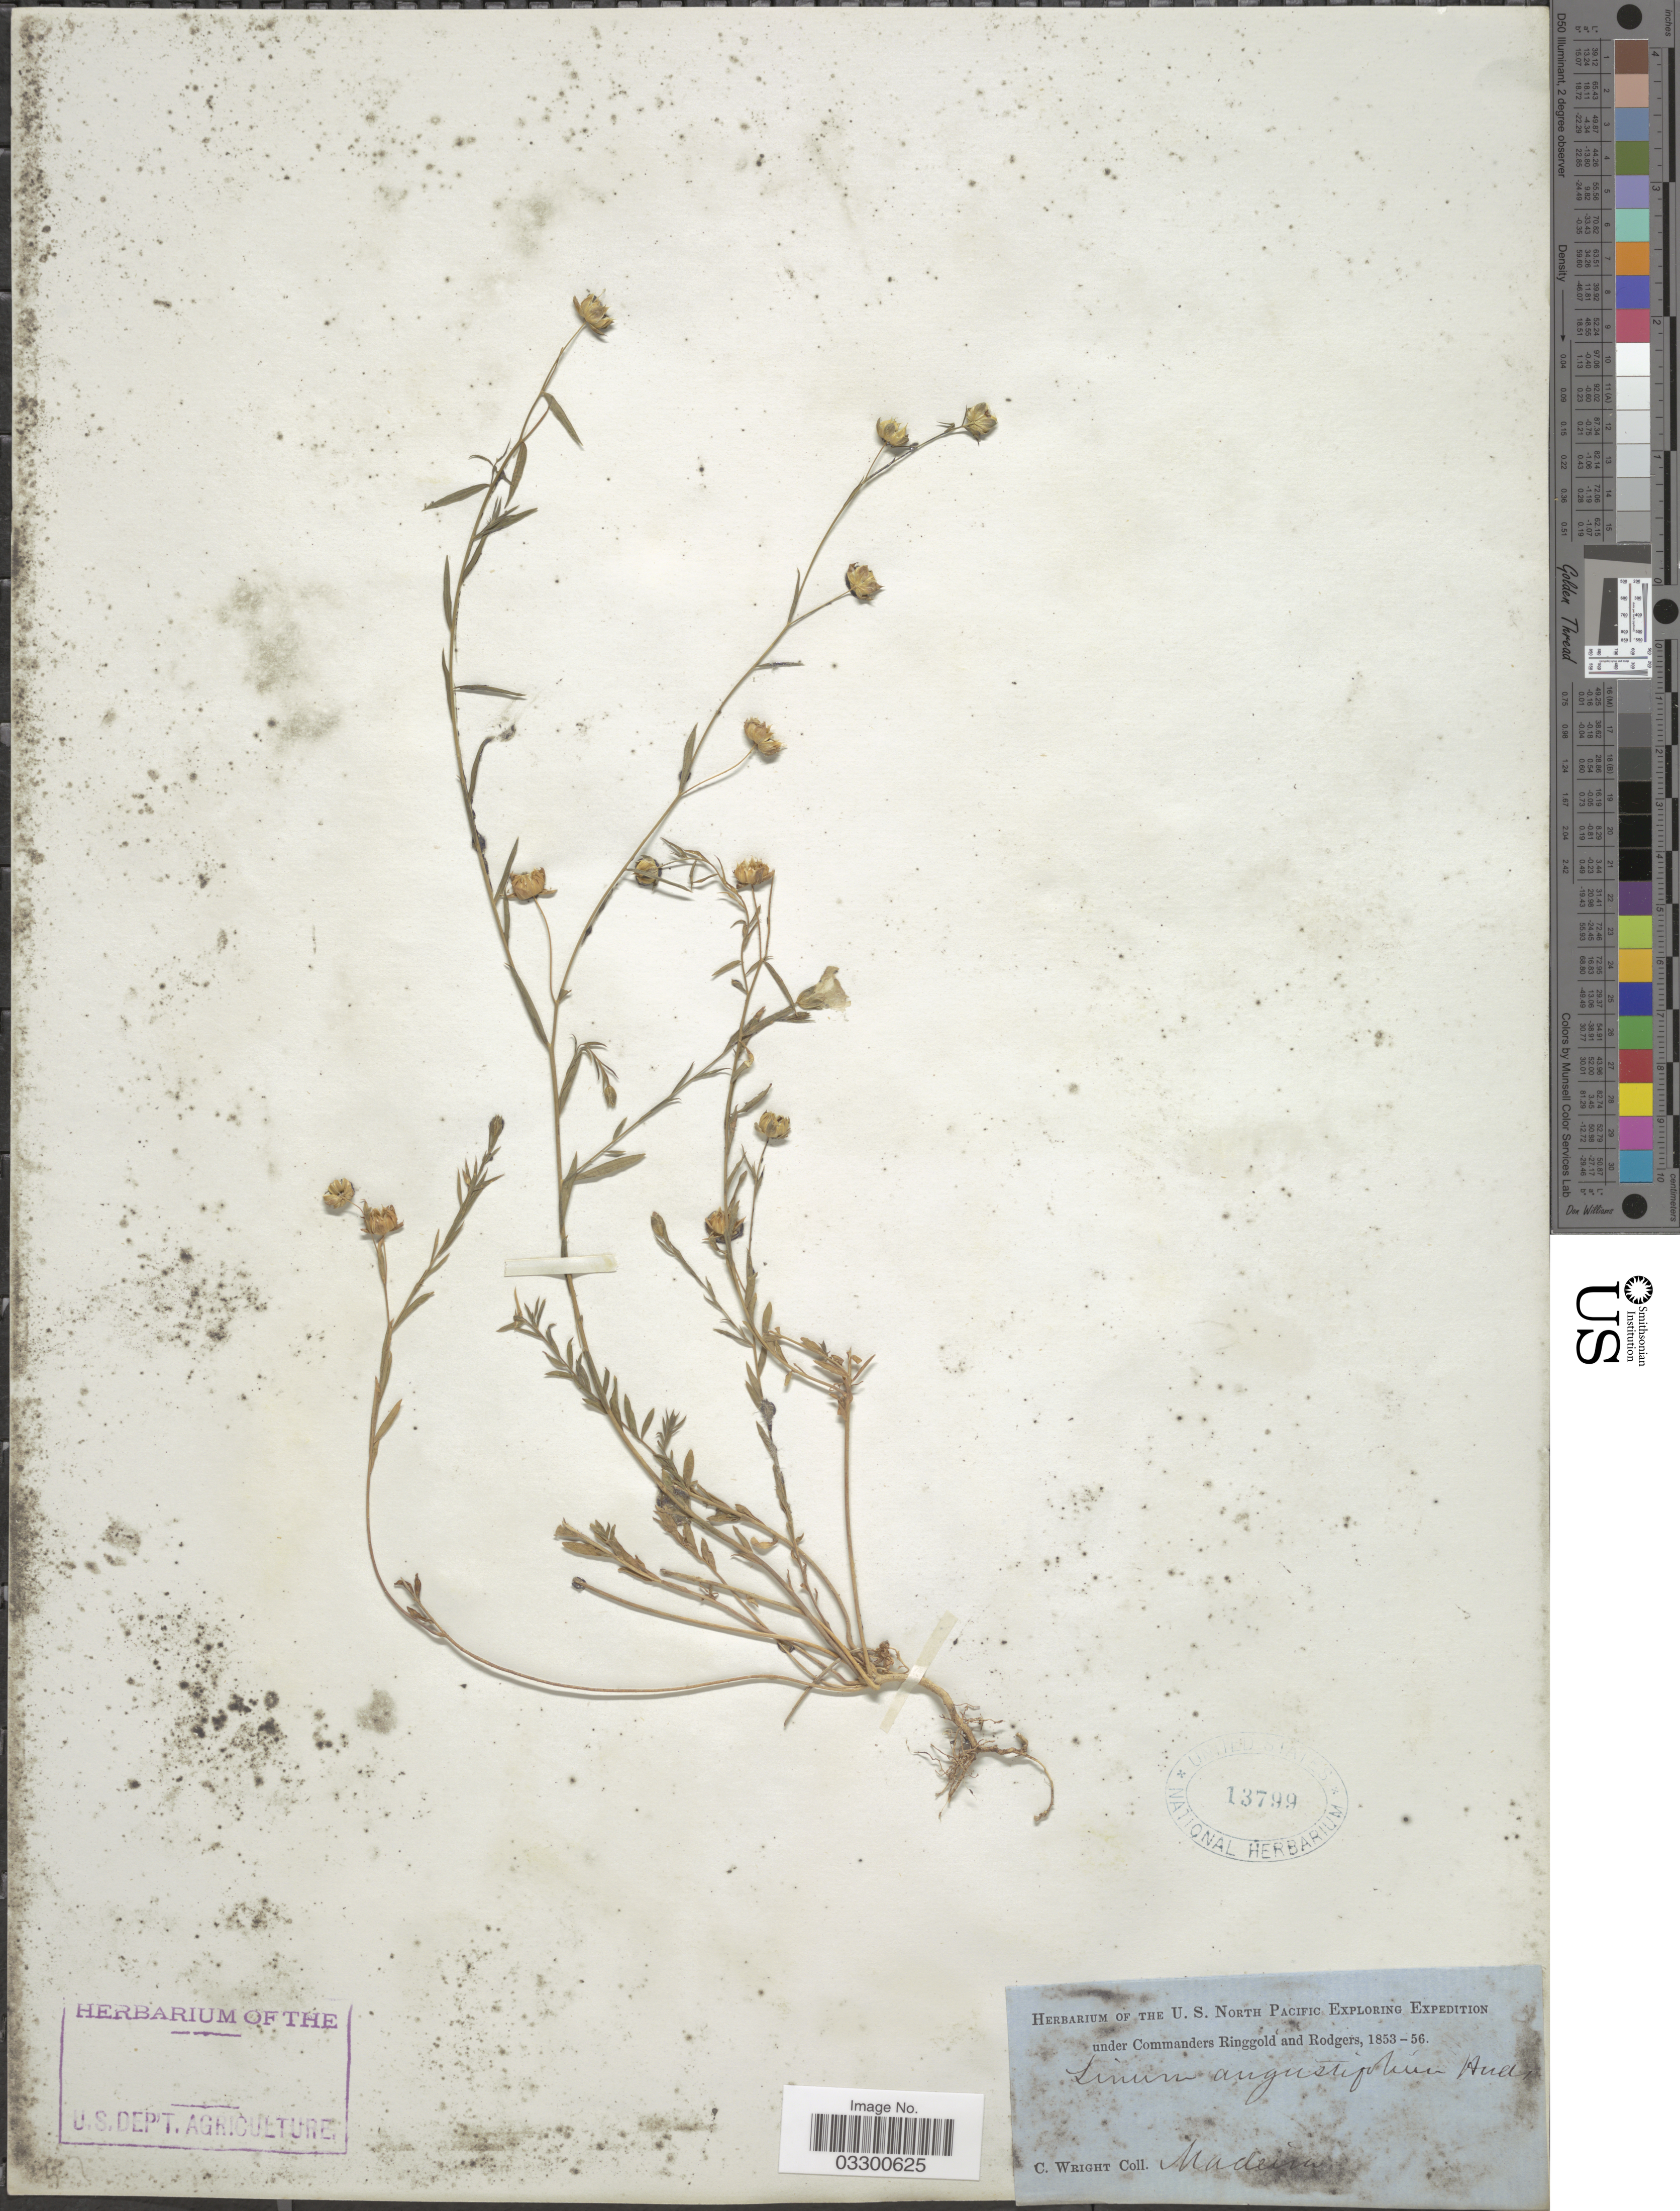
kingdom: Plantae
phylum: Tracheophyta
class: Magnoliopsida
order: Malpighiales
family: Linaceae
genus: Linum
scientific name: Linum angustifolium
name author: Huds.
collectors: C. Wright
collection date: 1853/1856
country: Portugal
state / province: Madeira (Aut. Reg.)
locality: Madeira.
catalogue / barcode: US 13799